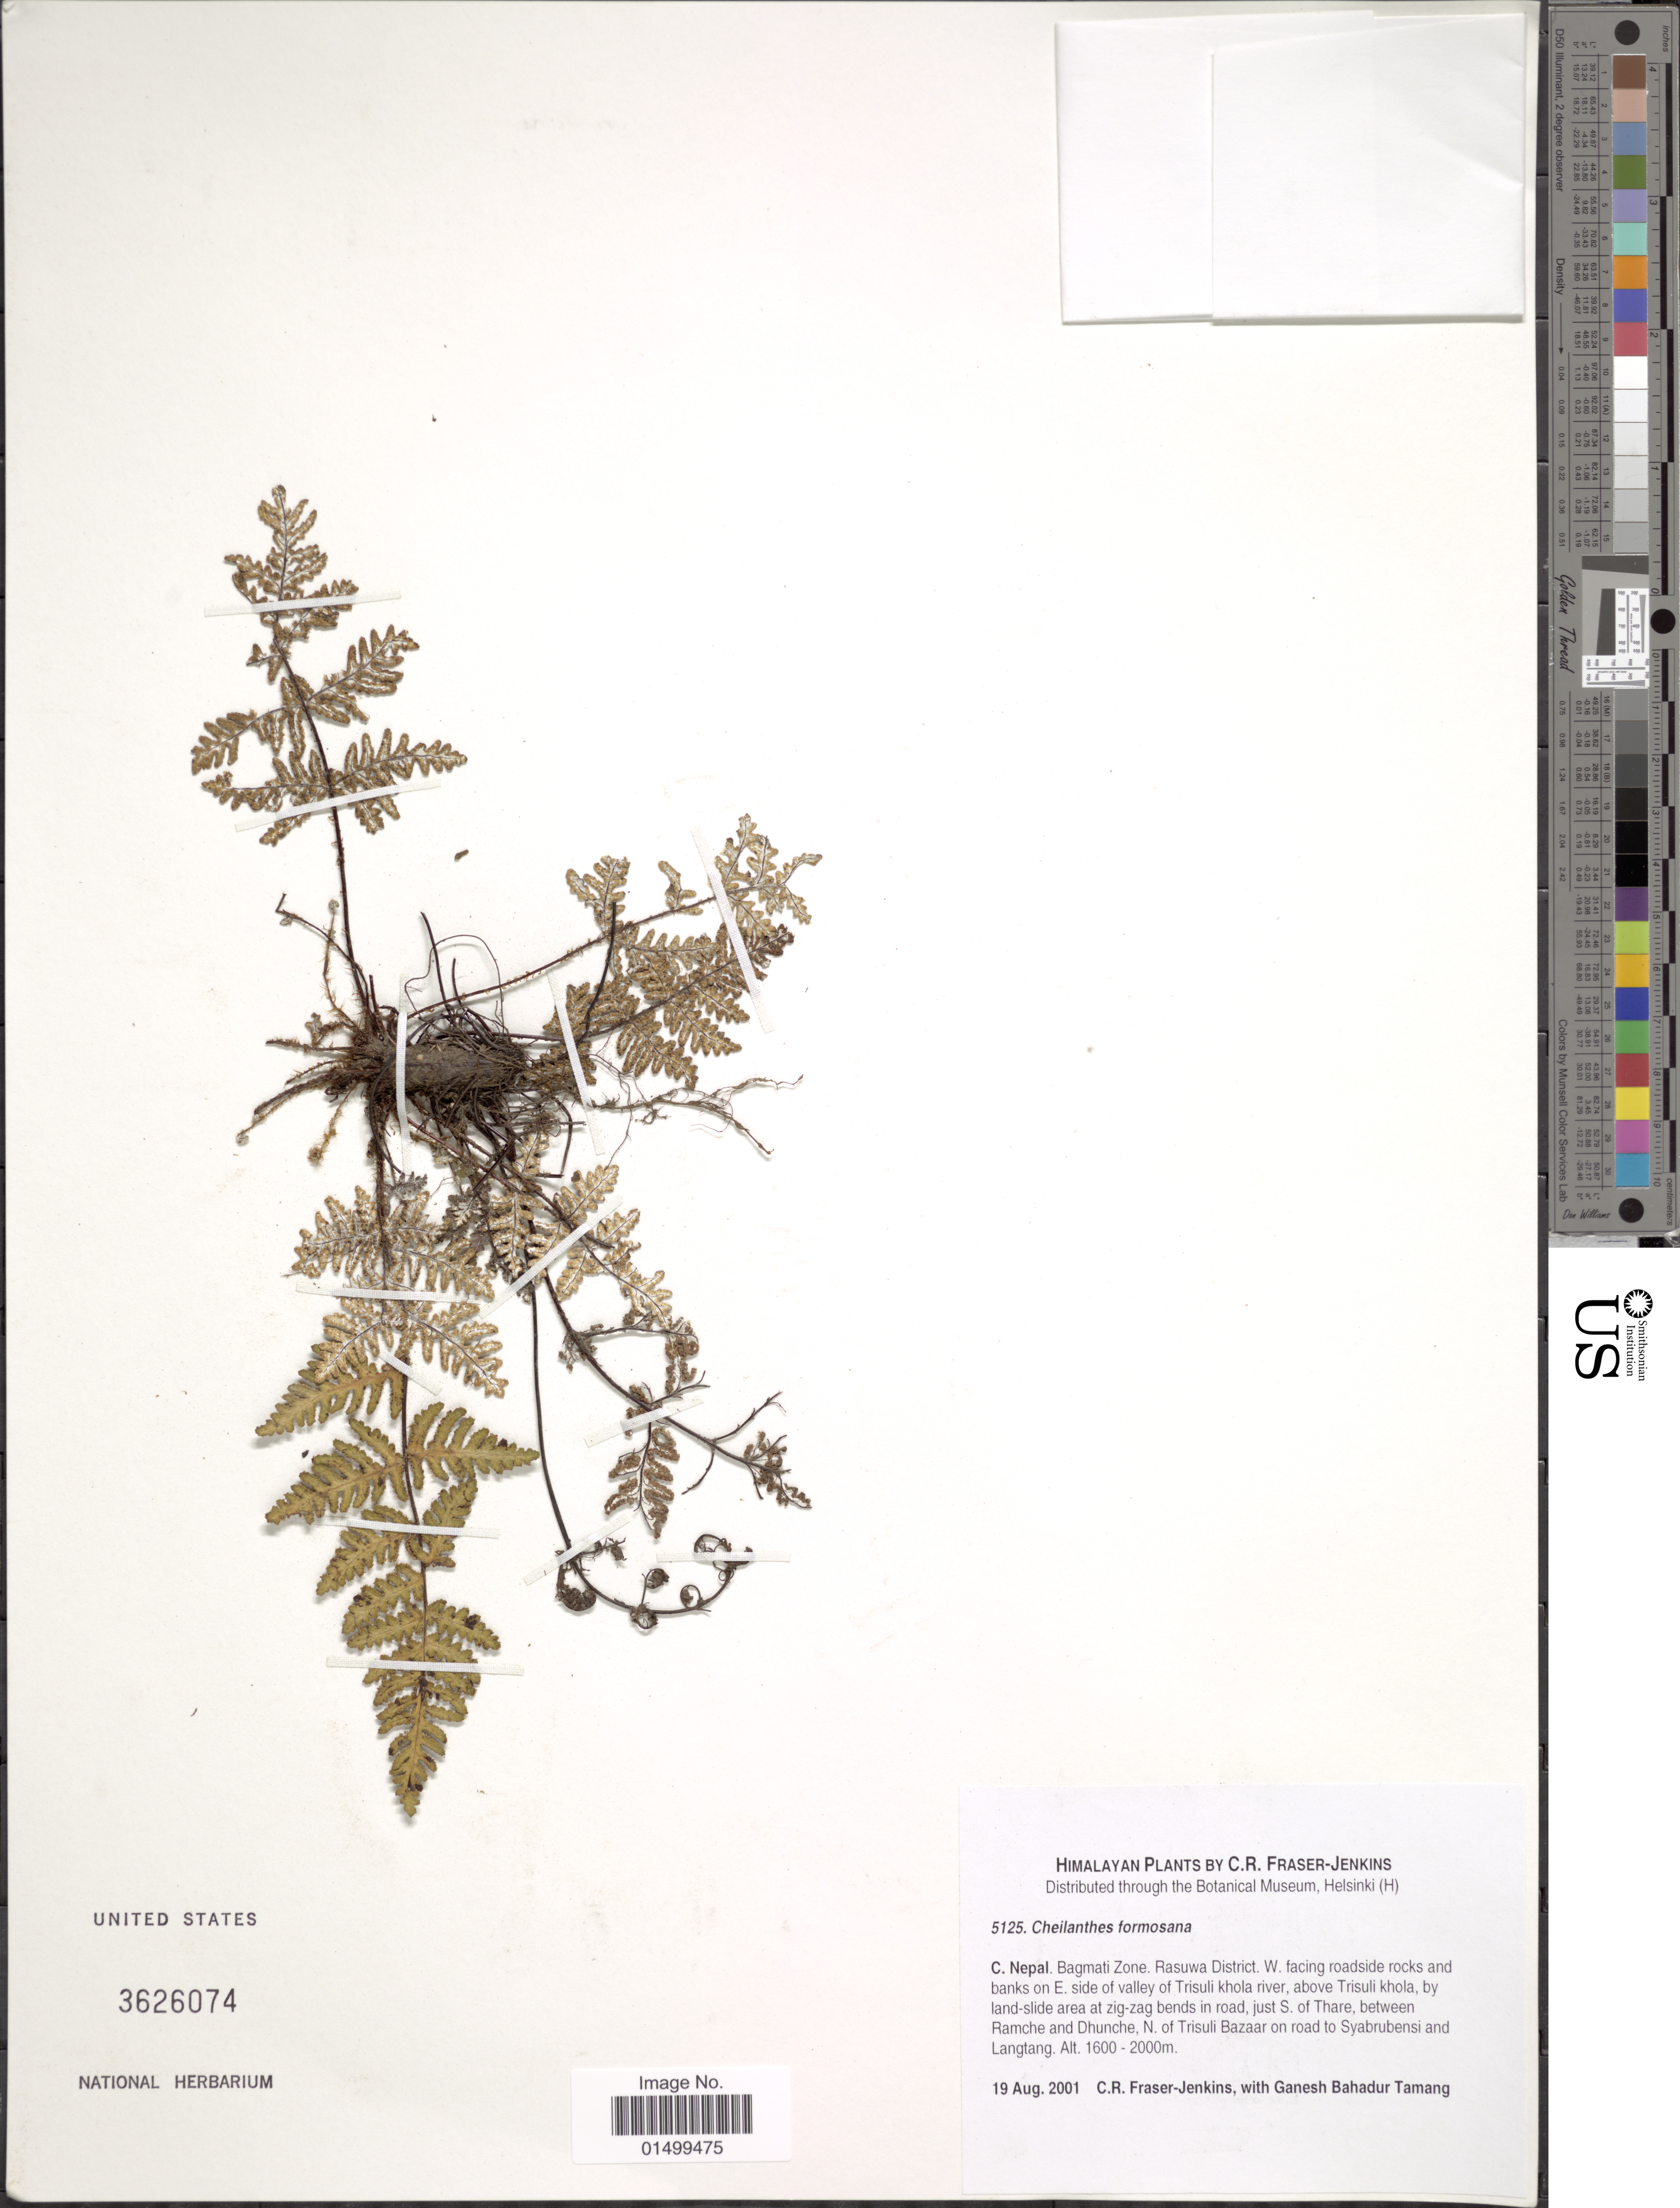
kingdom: Plantae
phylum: Tracheophyta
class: Polypodiopsida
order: Polypodiales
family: Pteridaceae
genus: Cheilanthes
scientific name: Cheilanthes formosana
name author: Hayata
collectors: C. R. Fraser-Jenkins & G. Tamang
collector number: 5125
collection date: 2001-08-19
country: Nepal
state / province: Bagmati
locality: Rasuwa District. w. facing roadside rocks and banks on E. side of valley of Trishuli khola river, above Trisuli khola, by land- slide area at zig- zag bends in road, just S. of Thare, between Ramche and Dhunche, N. of Trisuli Bazaar on road to Syabrubensi and Langtang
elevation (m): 1600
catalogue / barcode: US 3626074